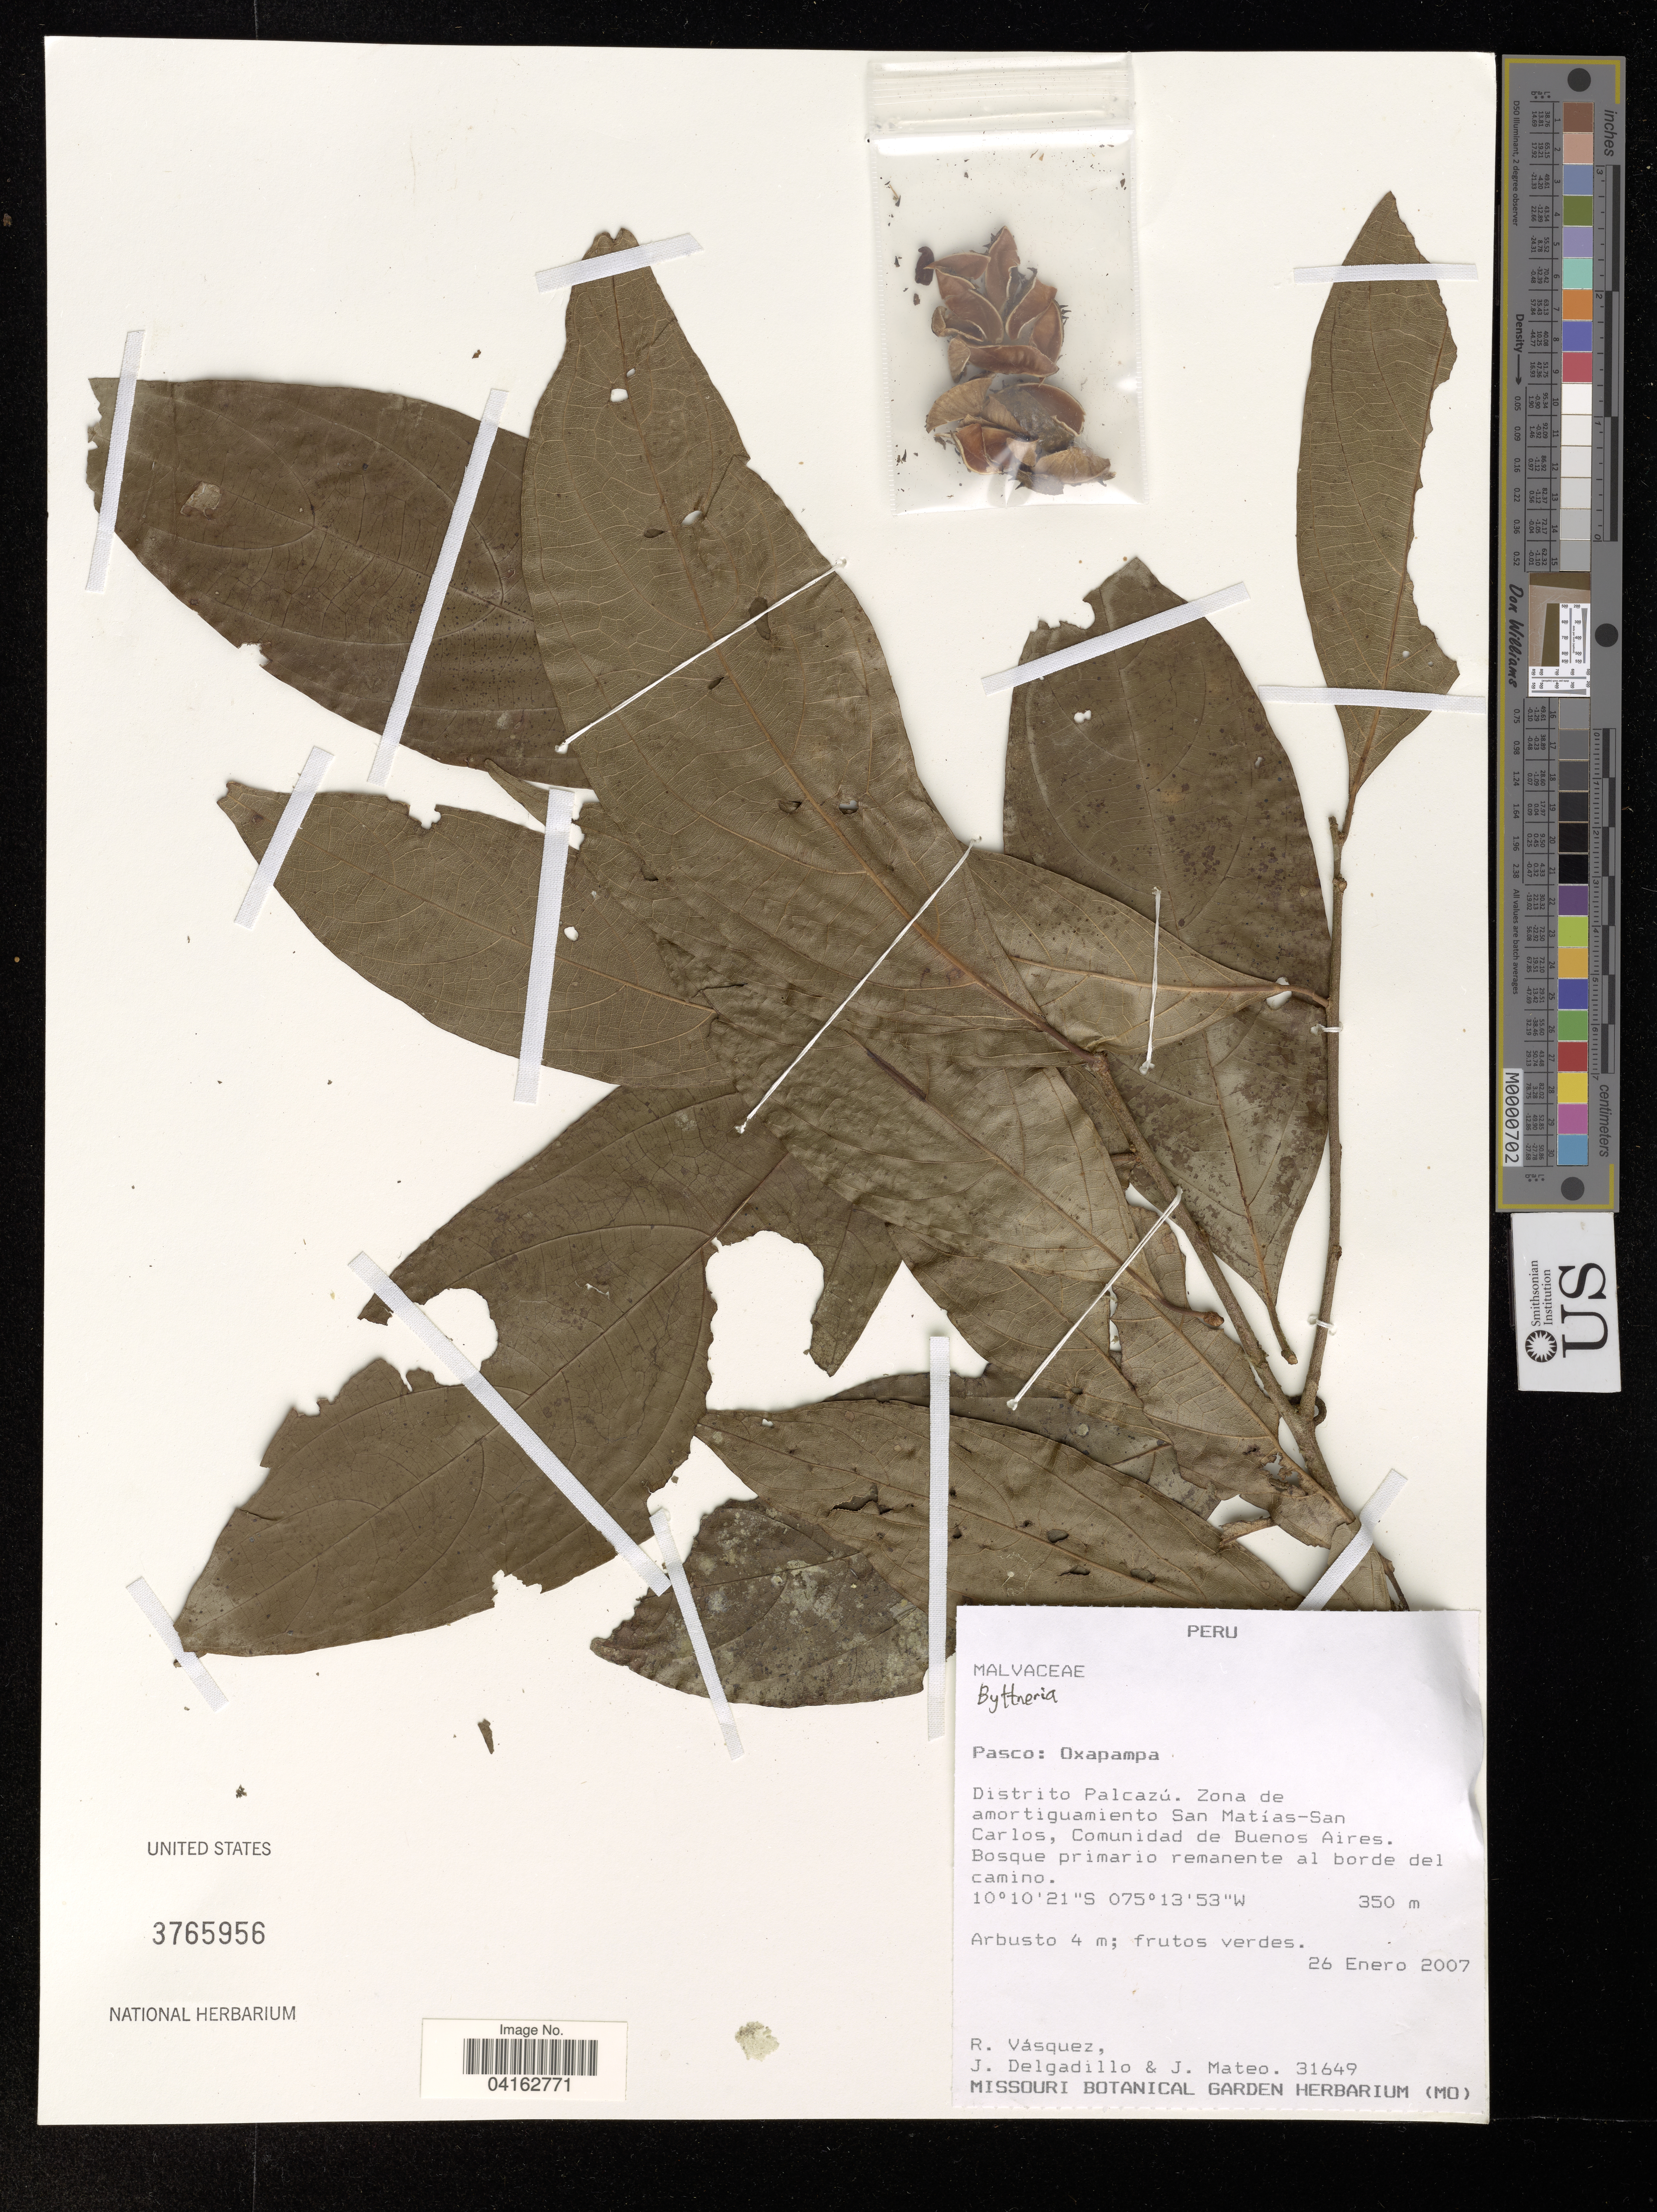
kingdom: Plantae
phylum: Tracheophyta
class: Magnoliopsida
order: Malvales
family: Malvaceae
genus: Byttneria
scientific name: Byttneria sp.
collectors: R. Vásquez, J. Delgadillo & J. Mateo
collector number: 31649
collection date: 2007-01-26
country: Peru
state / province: Pasco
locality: Oxapampa. Distrito Palcazú. Zona de amortiguamiento San Matías-San Carlos, Comunidad de Buenos Aires.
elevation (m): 350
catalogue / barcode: US 3765956